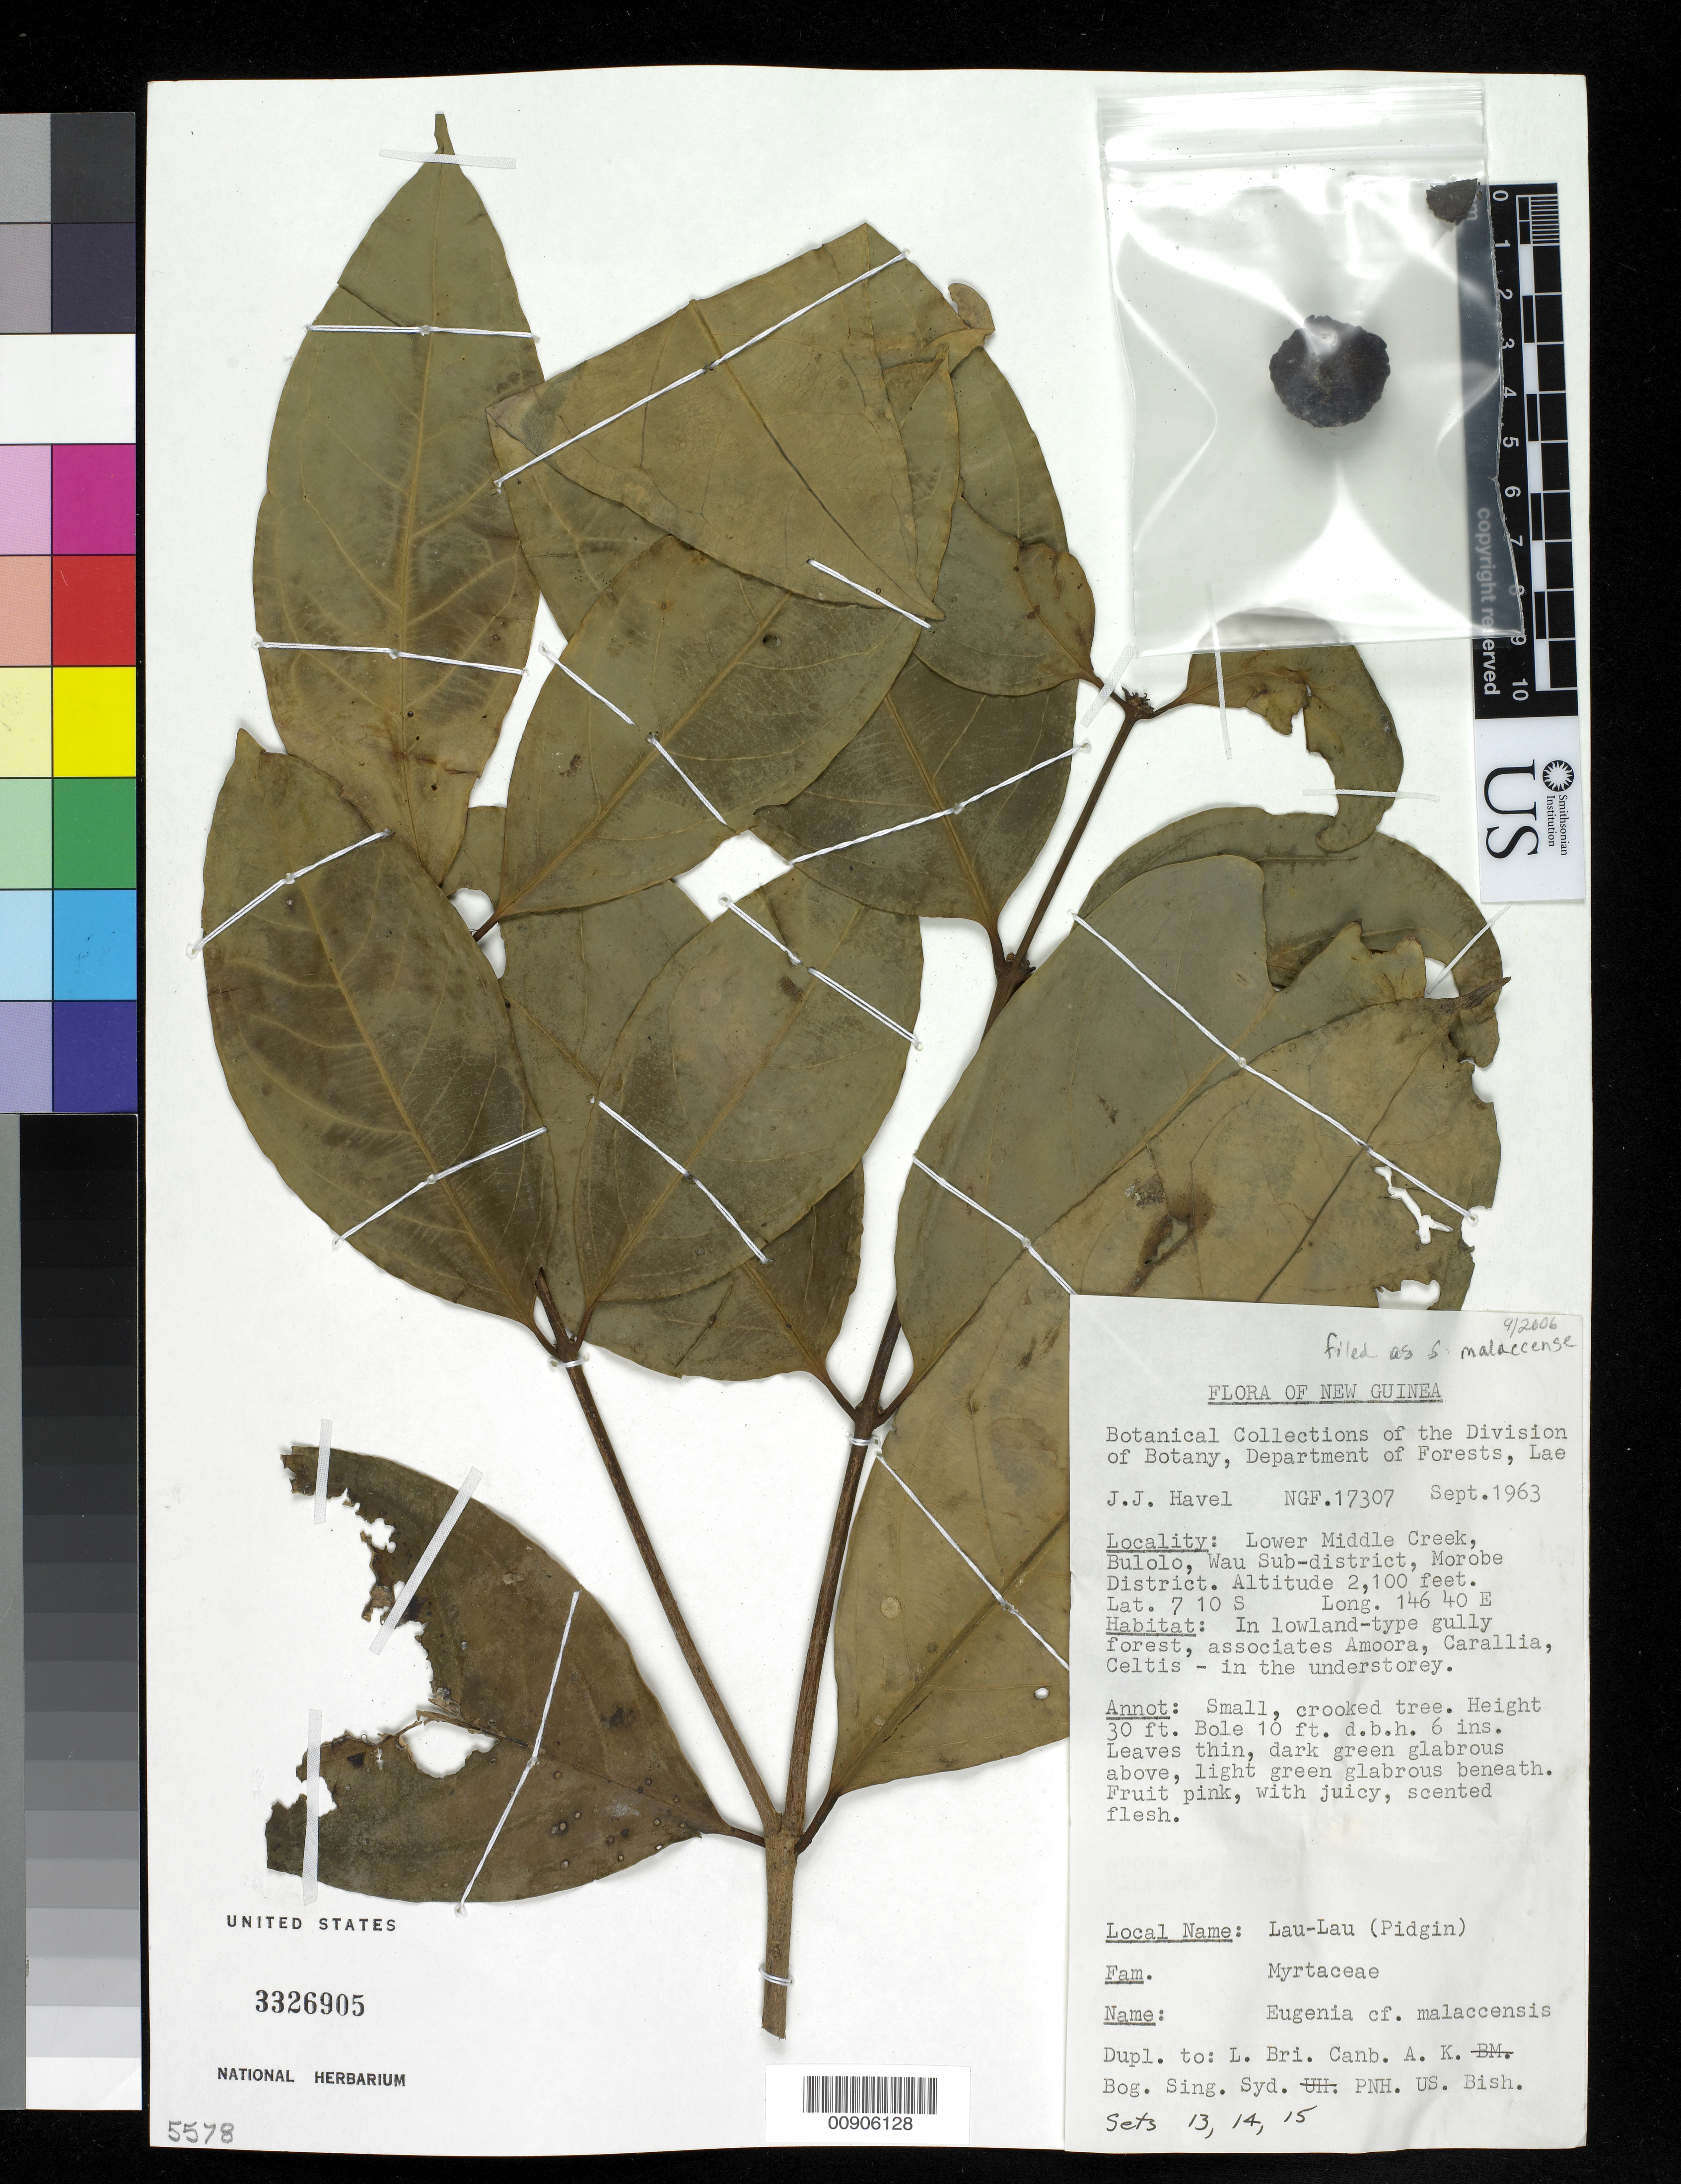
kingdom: Plantae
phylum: Tracheophyta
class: Magnoliopsida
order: Myrtales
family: Myrtaceae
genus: Syzygium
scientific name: Syzygium sp.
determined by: Strong, Mark T., (BOT), Smithsonian Institution - National Museum of Natural History (UNITED STATES)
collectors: J. Havel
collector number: NGF 17307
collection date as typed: Sep 1963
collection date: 1963-09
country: Papua New Guinea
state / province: Morobe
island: New Guinea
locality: Lower middle creek, Bulolo, Wau sub-dist.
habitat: In low-land type gully forest, associates Amoora, Carallia, Celtis in the understory.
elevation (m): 640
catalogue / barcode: US 3326905